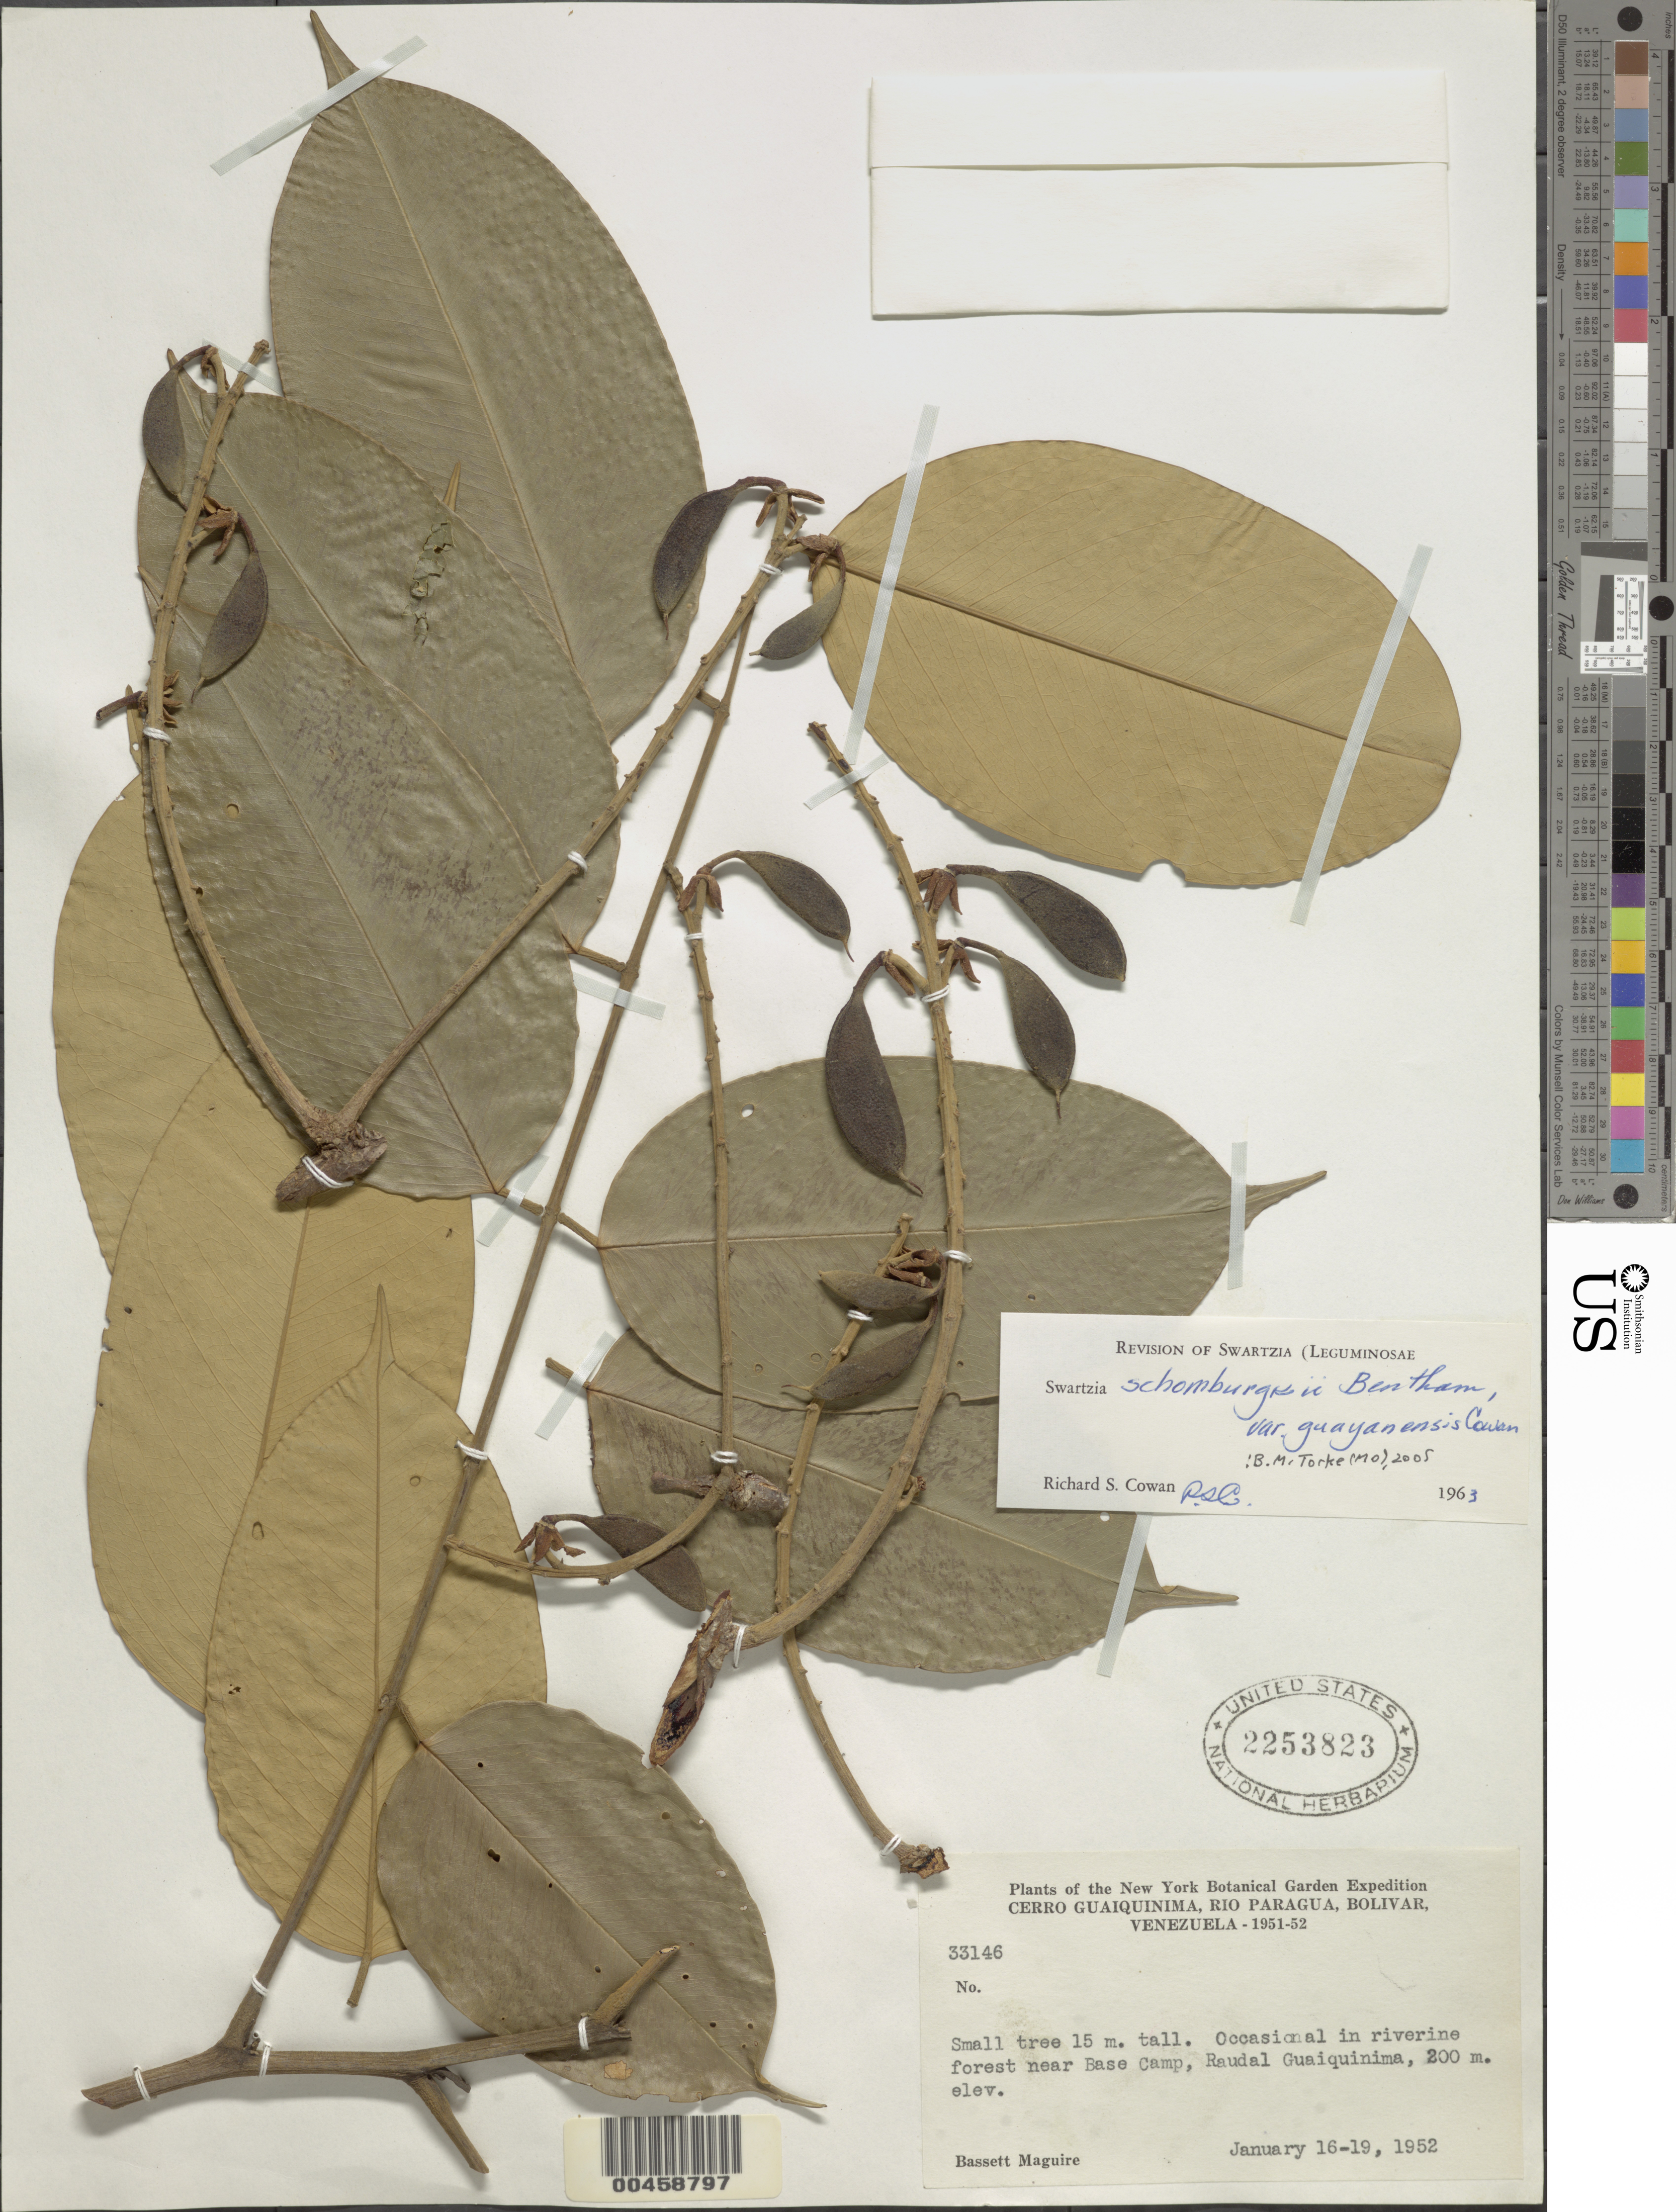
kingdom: Plantae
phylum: Tracheophyta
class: Magnoliopsida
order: Fabales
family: Fabaceae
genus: Swartzia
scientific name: Swartzia schomburgkii var. guayanensis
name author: R.S. Cowan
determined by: Cowan, R. S.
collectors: B. Maguire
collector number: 33146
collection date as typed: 16 Jan 1952 to 19 Jan 1952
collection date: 1952-01-16/1952-01-19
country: Venezuela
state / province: Bolivar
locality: Raudal guaiquinima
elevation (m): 200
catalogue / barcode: US 2253823